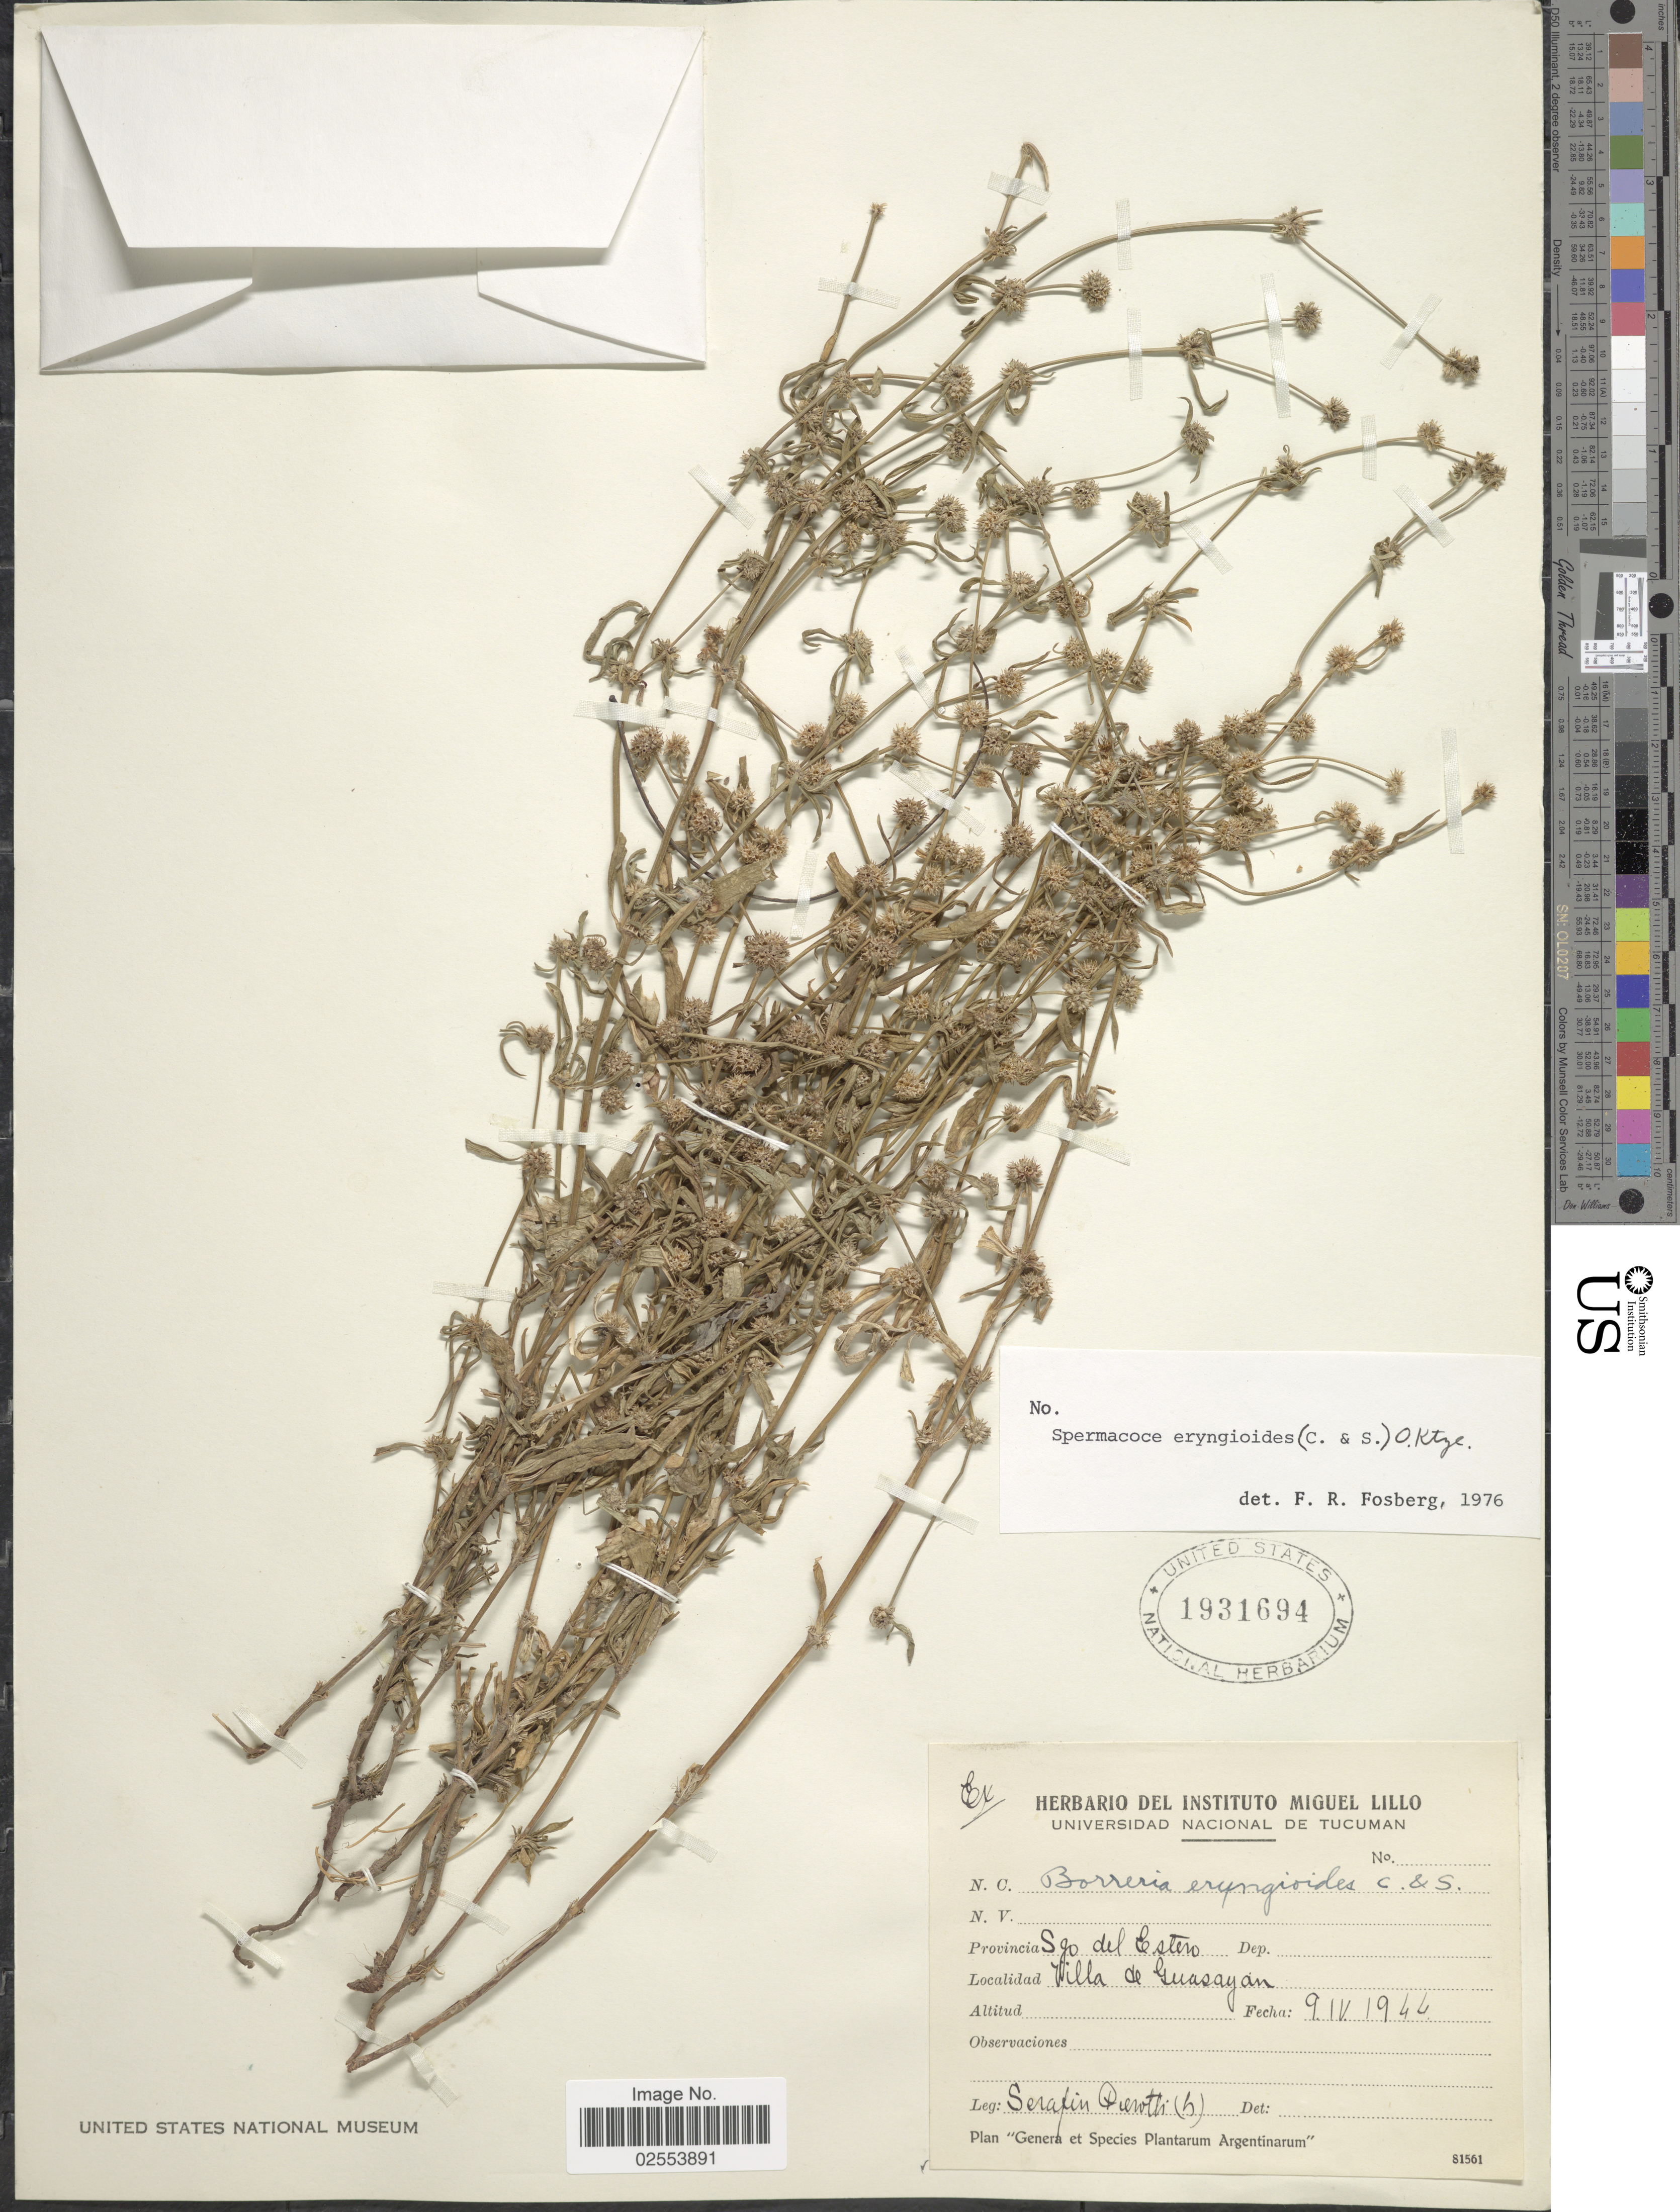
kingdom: Plantae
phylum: Tracheophyta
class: Magnoliopsida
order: Gentianales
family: Rubiaceae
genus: Spermacoce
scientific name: Spermacoce eryngioides var. eryngioides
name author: (Cham. & Schltdl.) Kuntze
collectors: S. A. Pierotti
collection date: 1944-04-09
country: Argentina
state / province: Santiago del Estero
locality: Sgo. del Estero, Villa de Guasayan.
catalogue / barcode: US 1931694